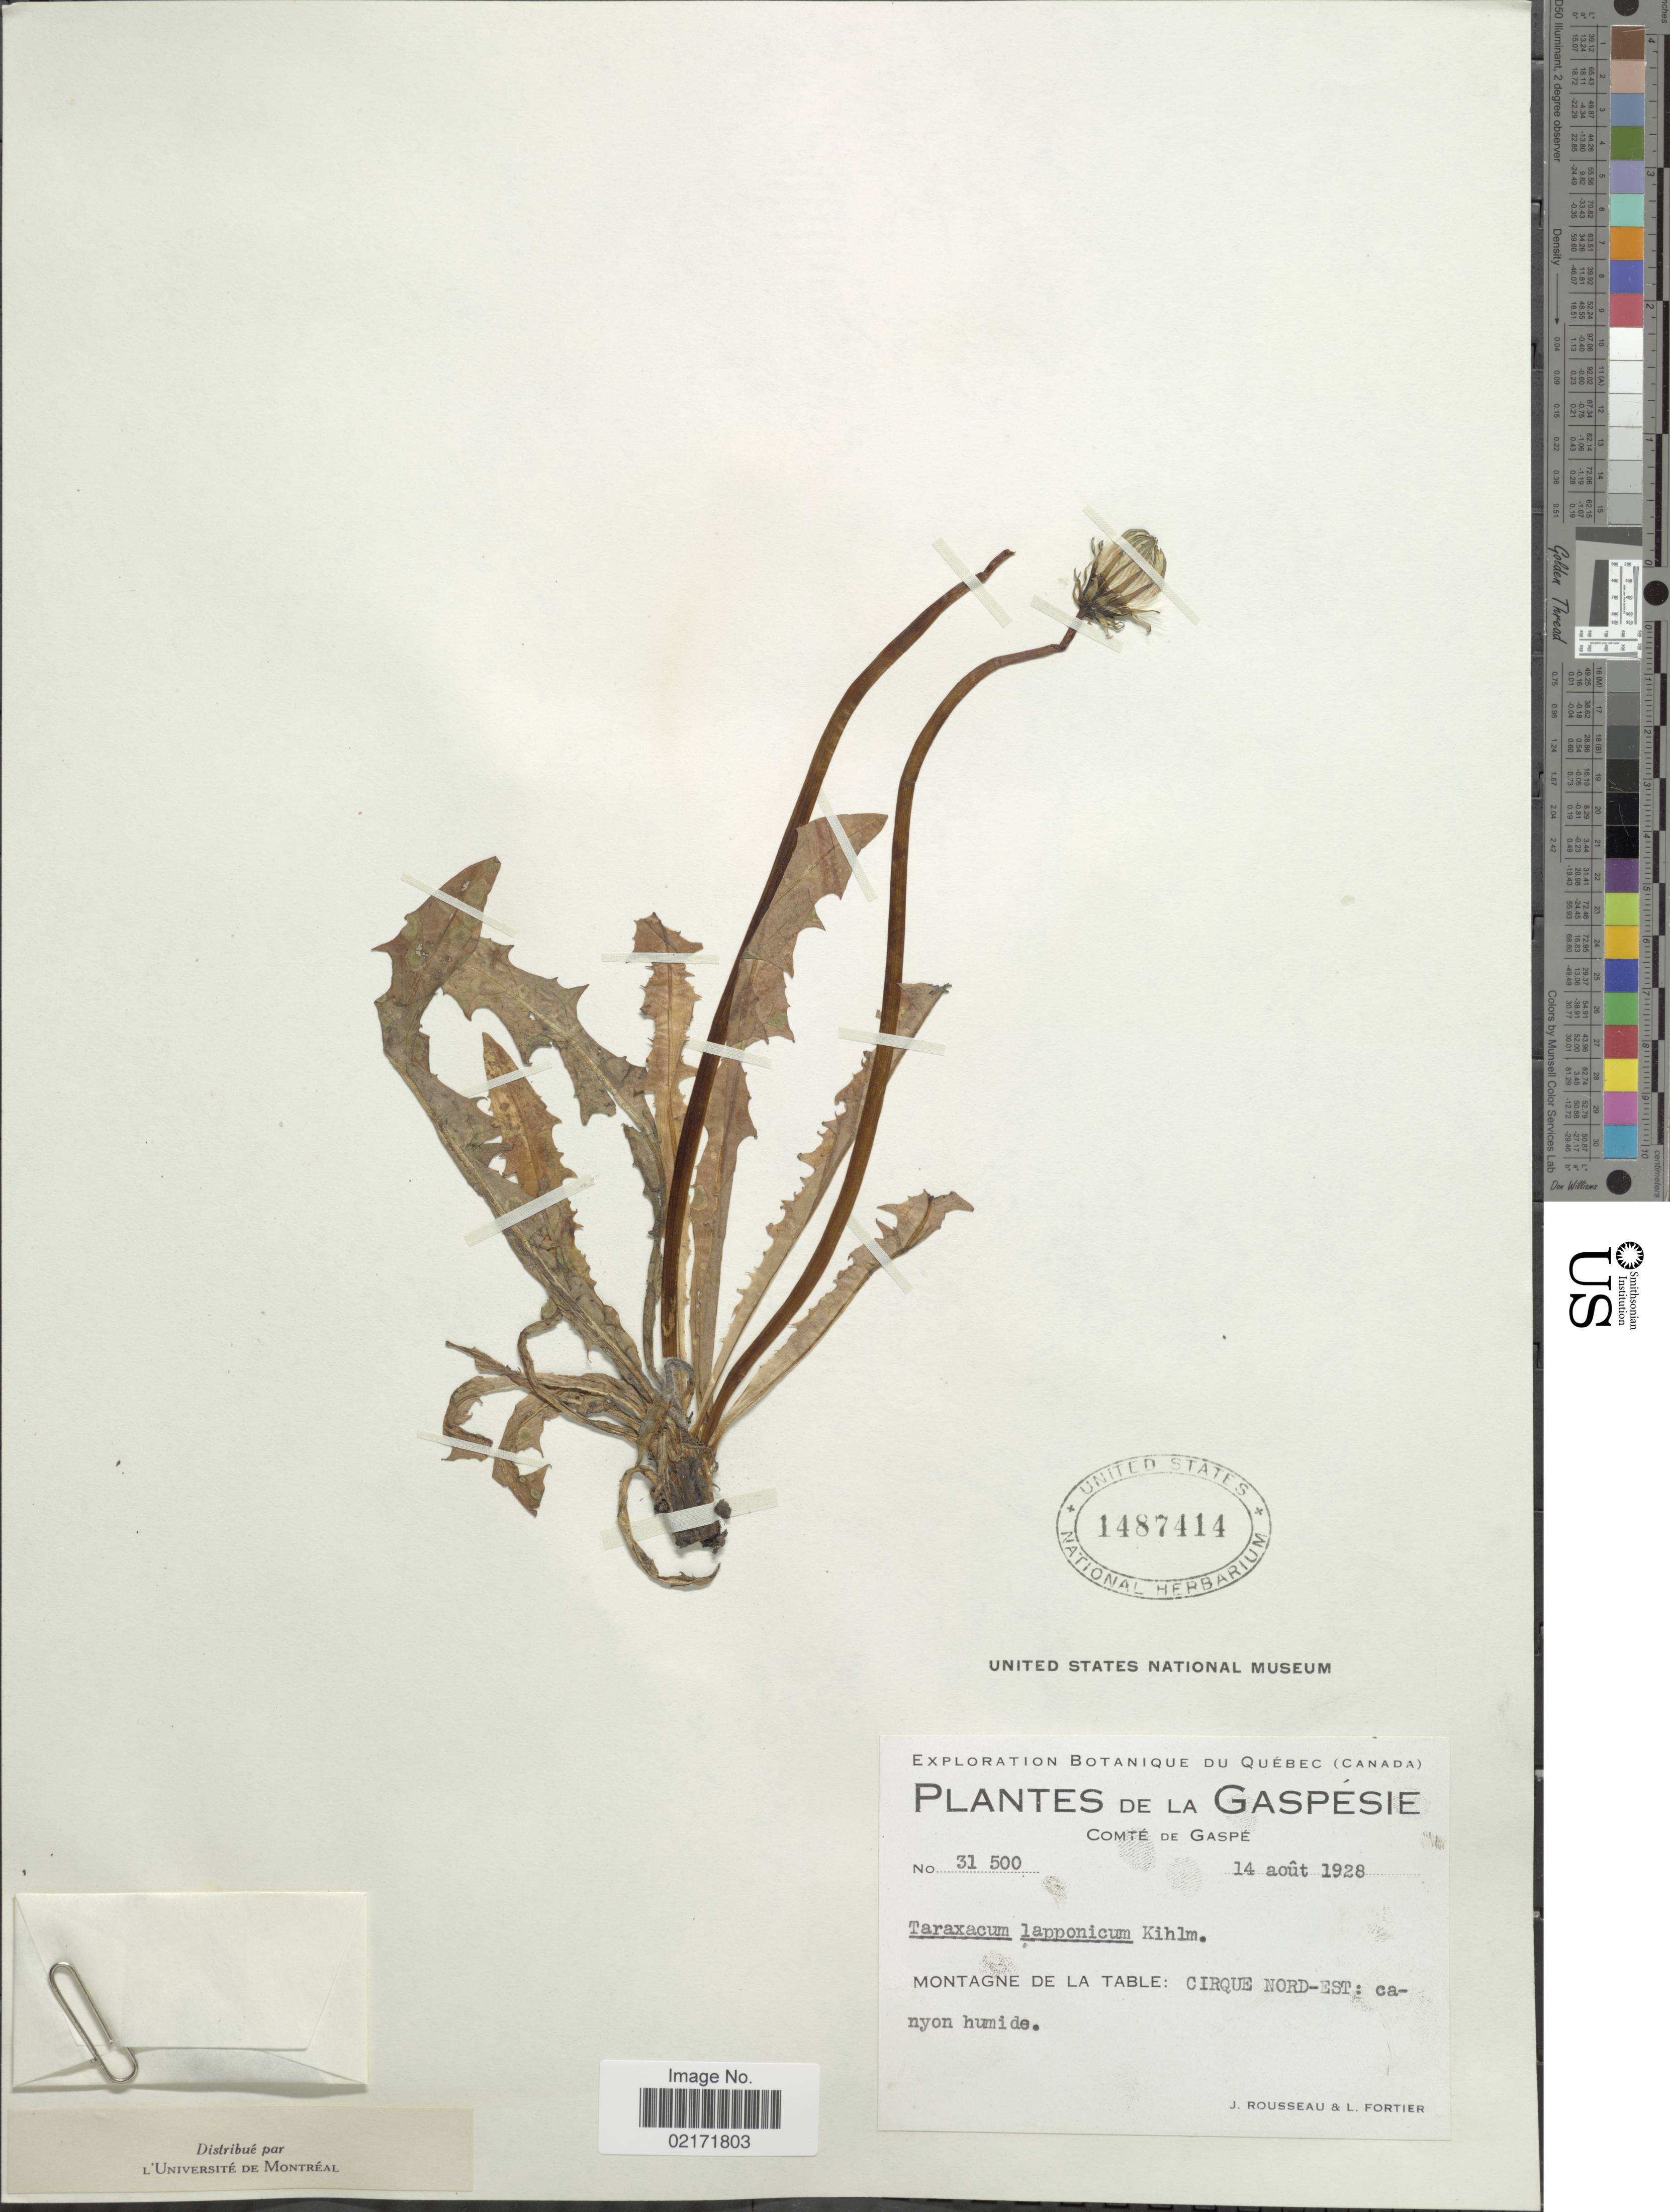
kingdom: Plantae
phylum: Tracheophyta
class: Magnoliopsida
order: Asterales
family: Asteraceae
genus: Taraxacum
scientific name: Taraxacum croceum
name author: Dahlst.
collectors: J. Rousseau & L. Fortier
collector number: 31500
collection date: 1928-08-14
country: Canada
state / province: Quebec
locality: De la Gaspesie, Comte de Gaspe, Montagne de la Table: Cirque Nord-EEst: canyon humide.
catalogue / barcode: US 1487414